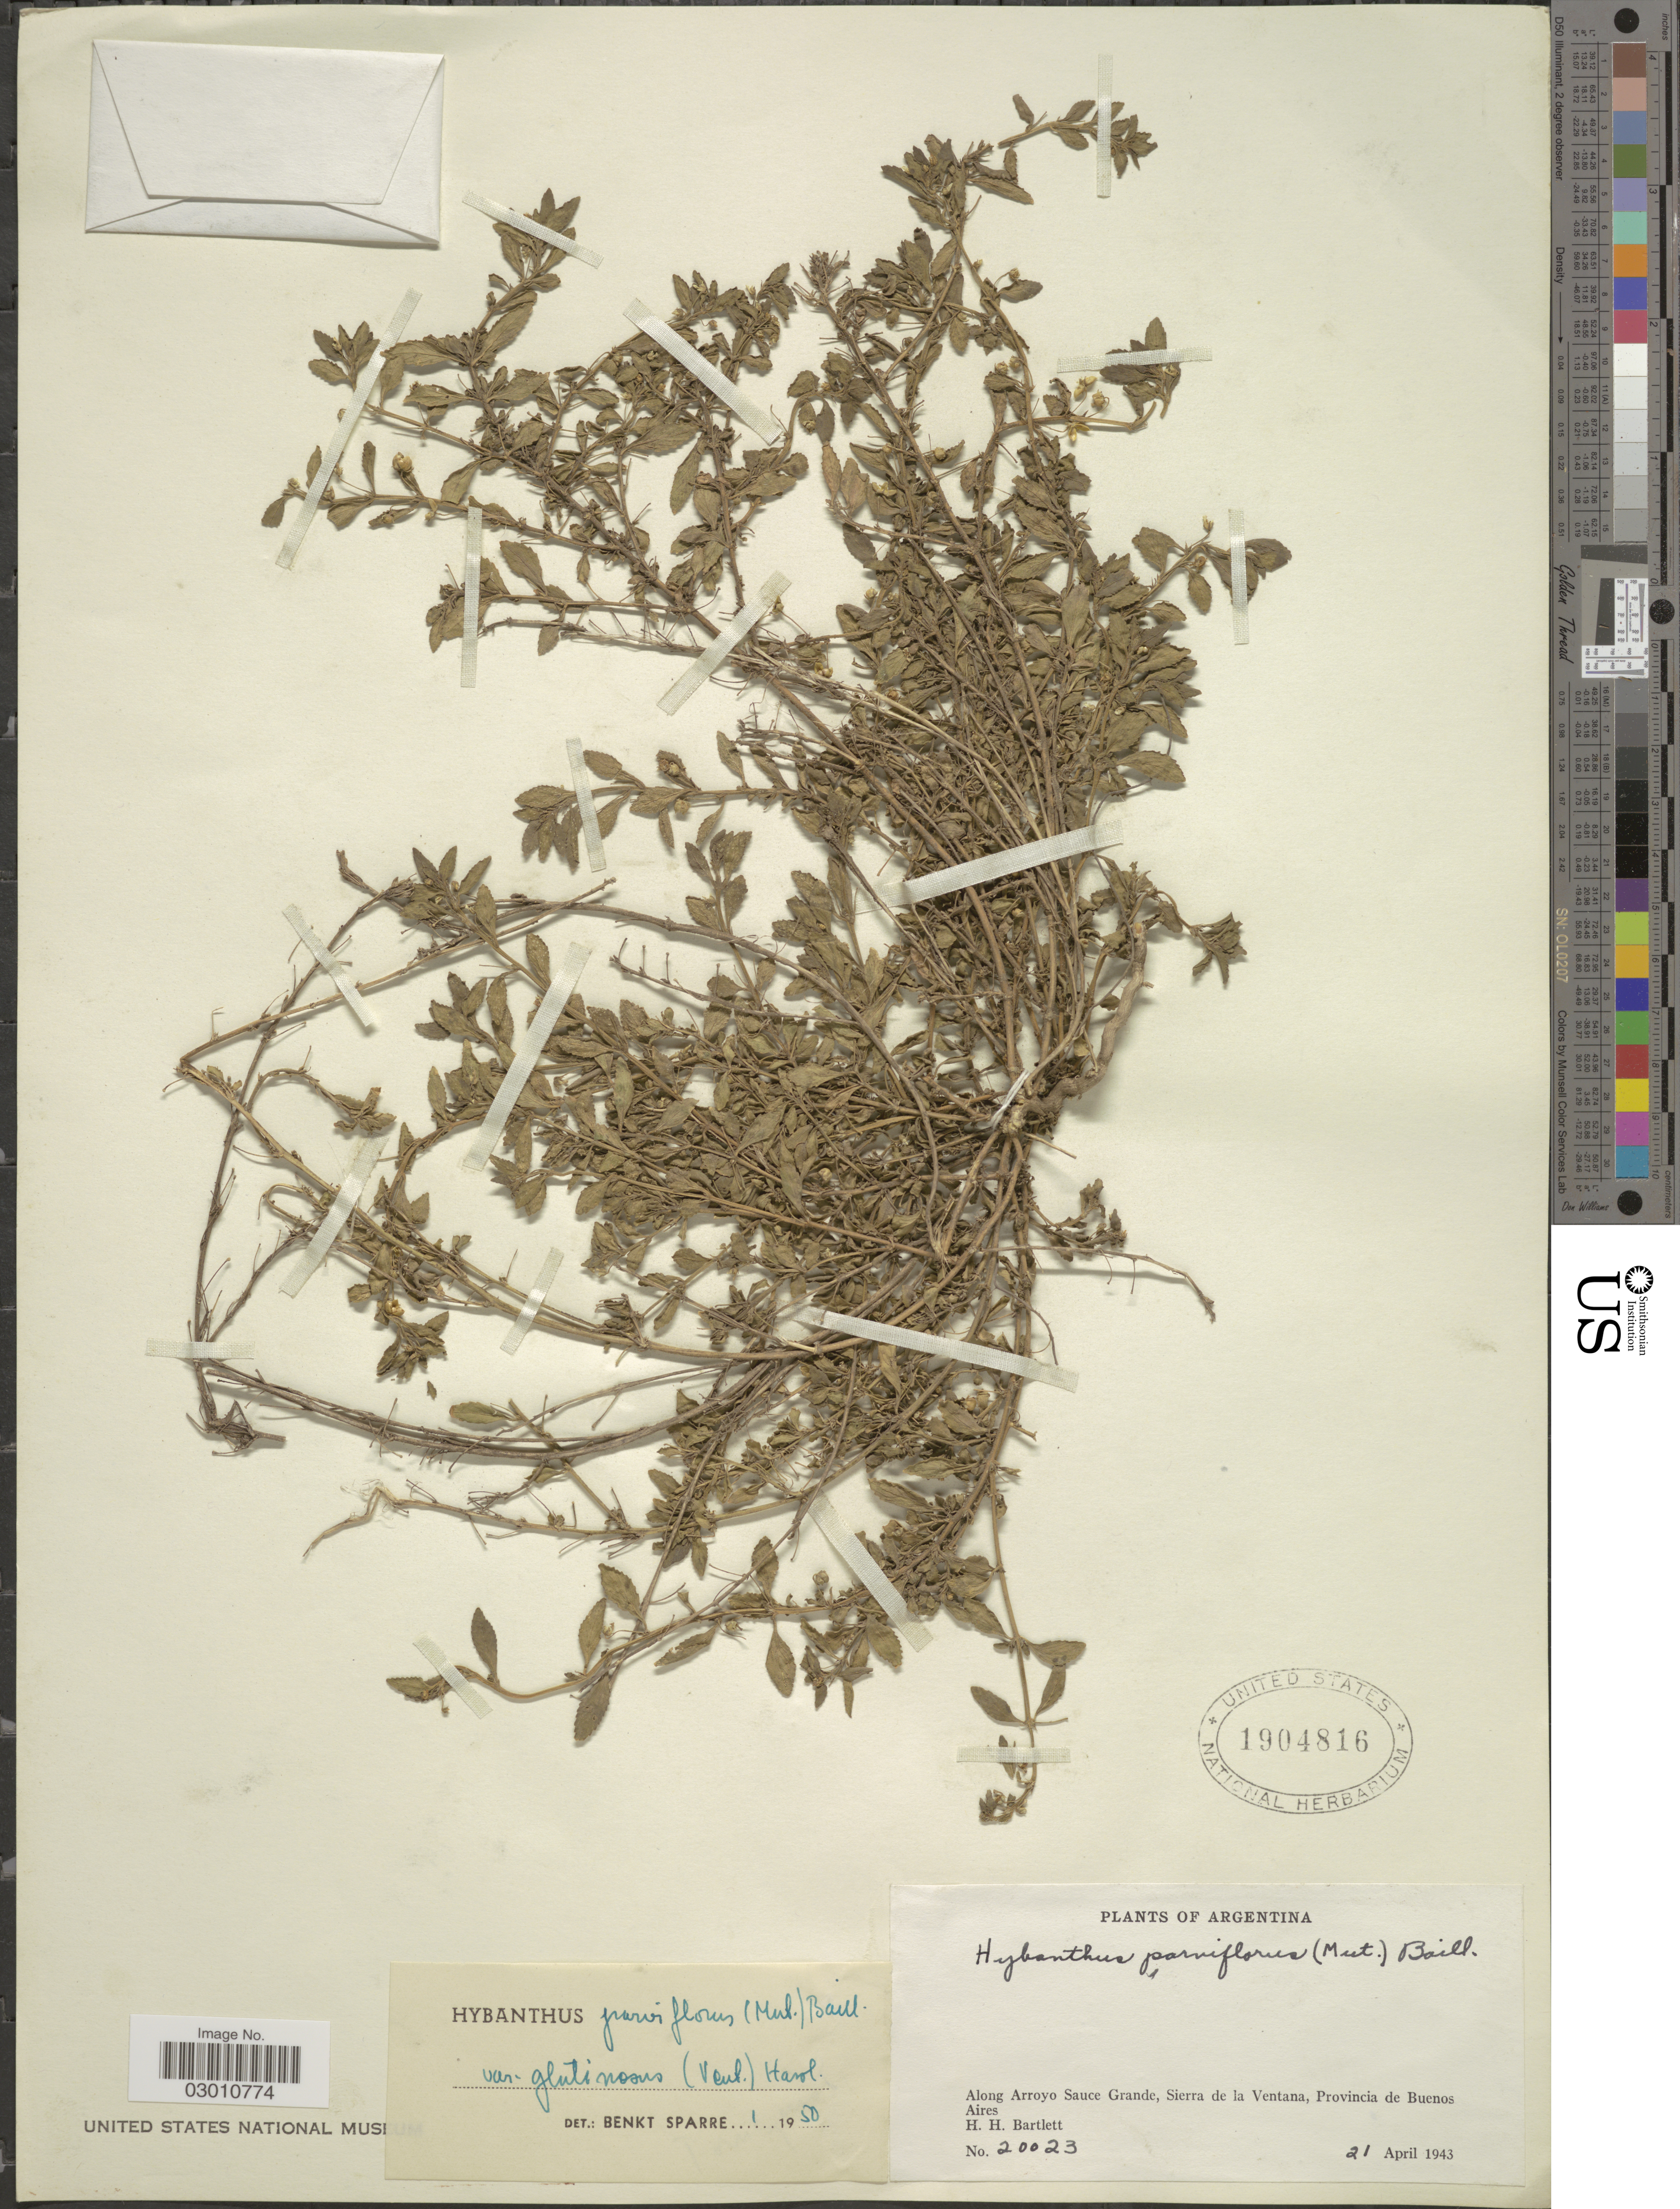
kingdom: Plantae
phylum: Tracheophyta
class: Magnoliopsida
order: Malpighiales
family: Violaceae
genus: Pombalia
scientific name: Pombalia parviflora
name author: (L. f.) Paula-Souza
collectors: H. H. Bartlett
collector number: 20023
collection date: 1943-04-21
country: Argentina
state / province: Buenos Aires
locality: Along Arroyo Sauce Grande, Sierra de la Ventana.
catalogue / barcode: US 1904816